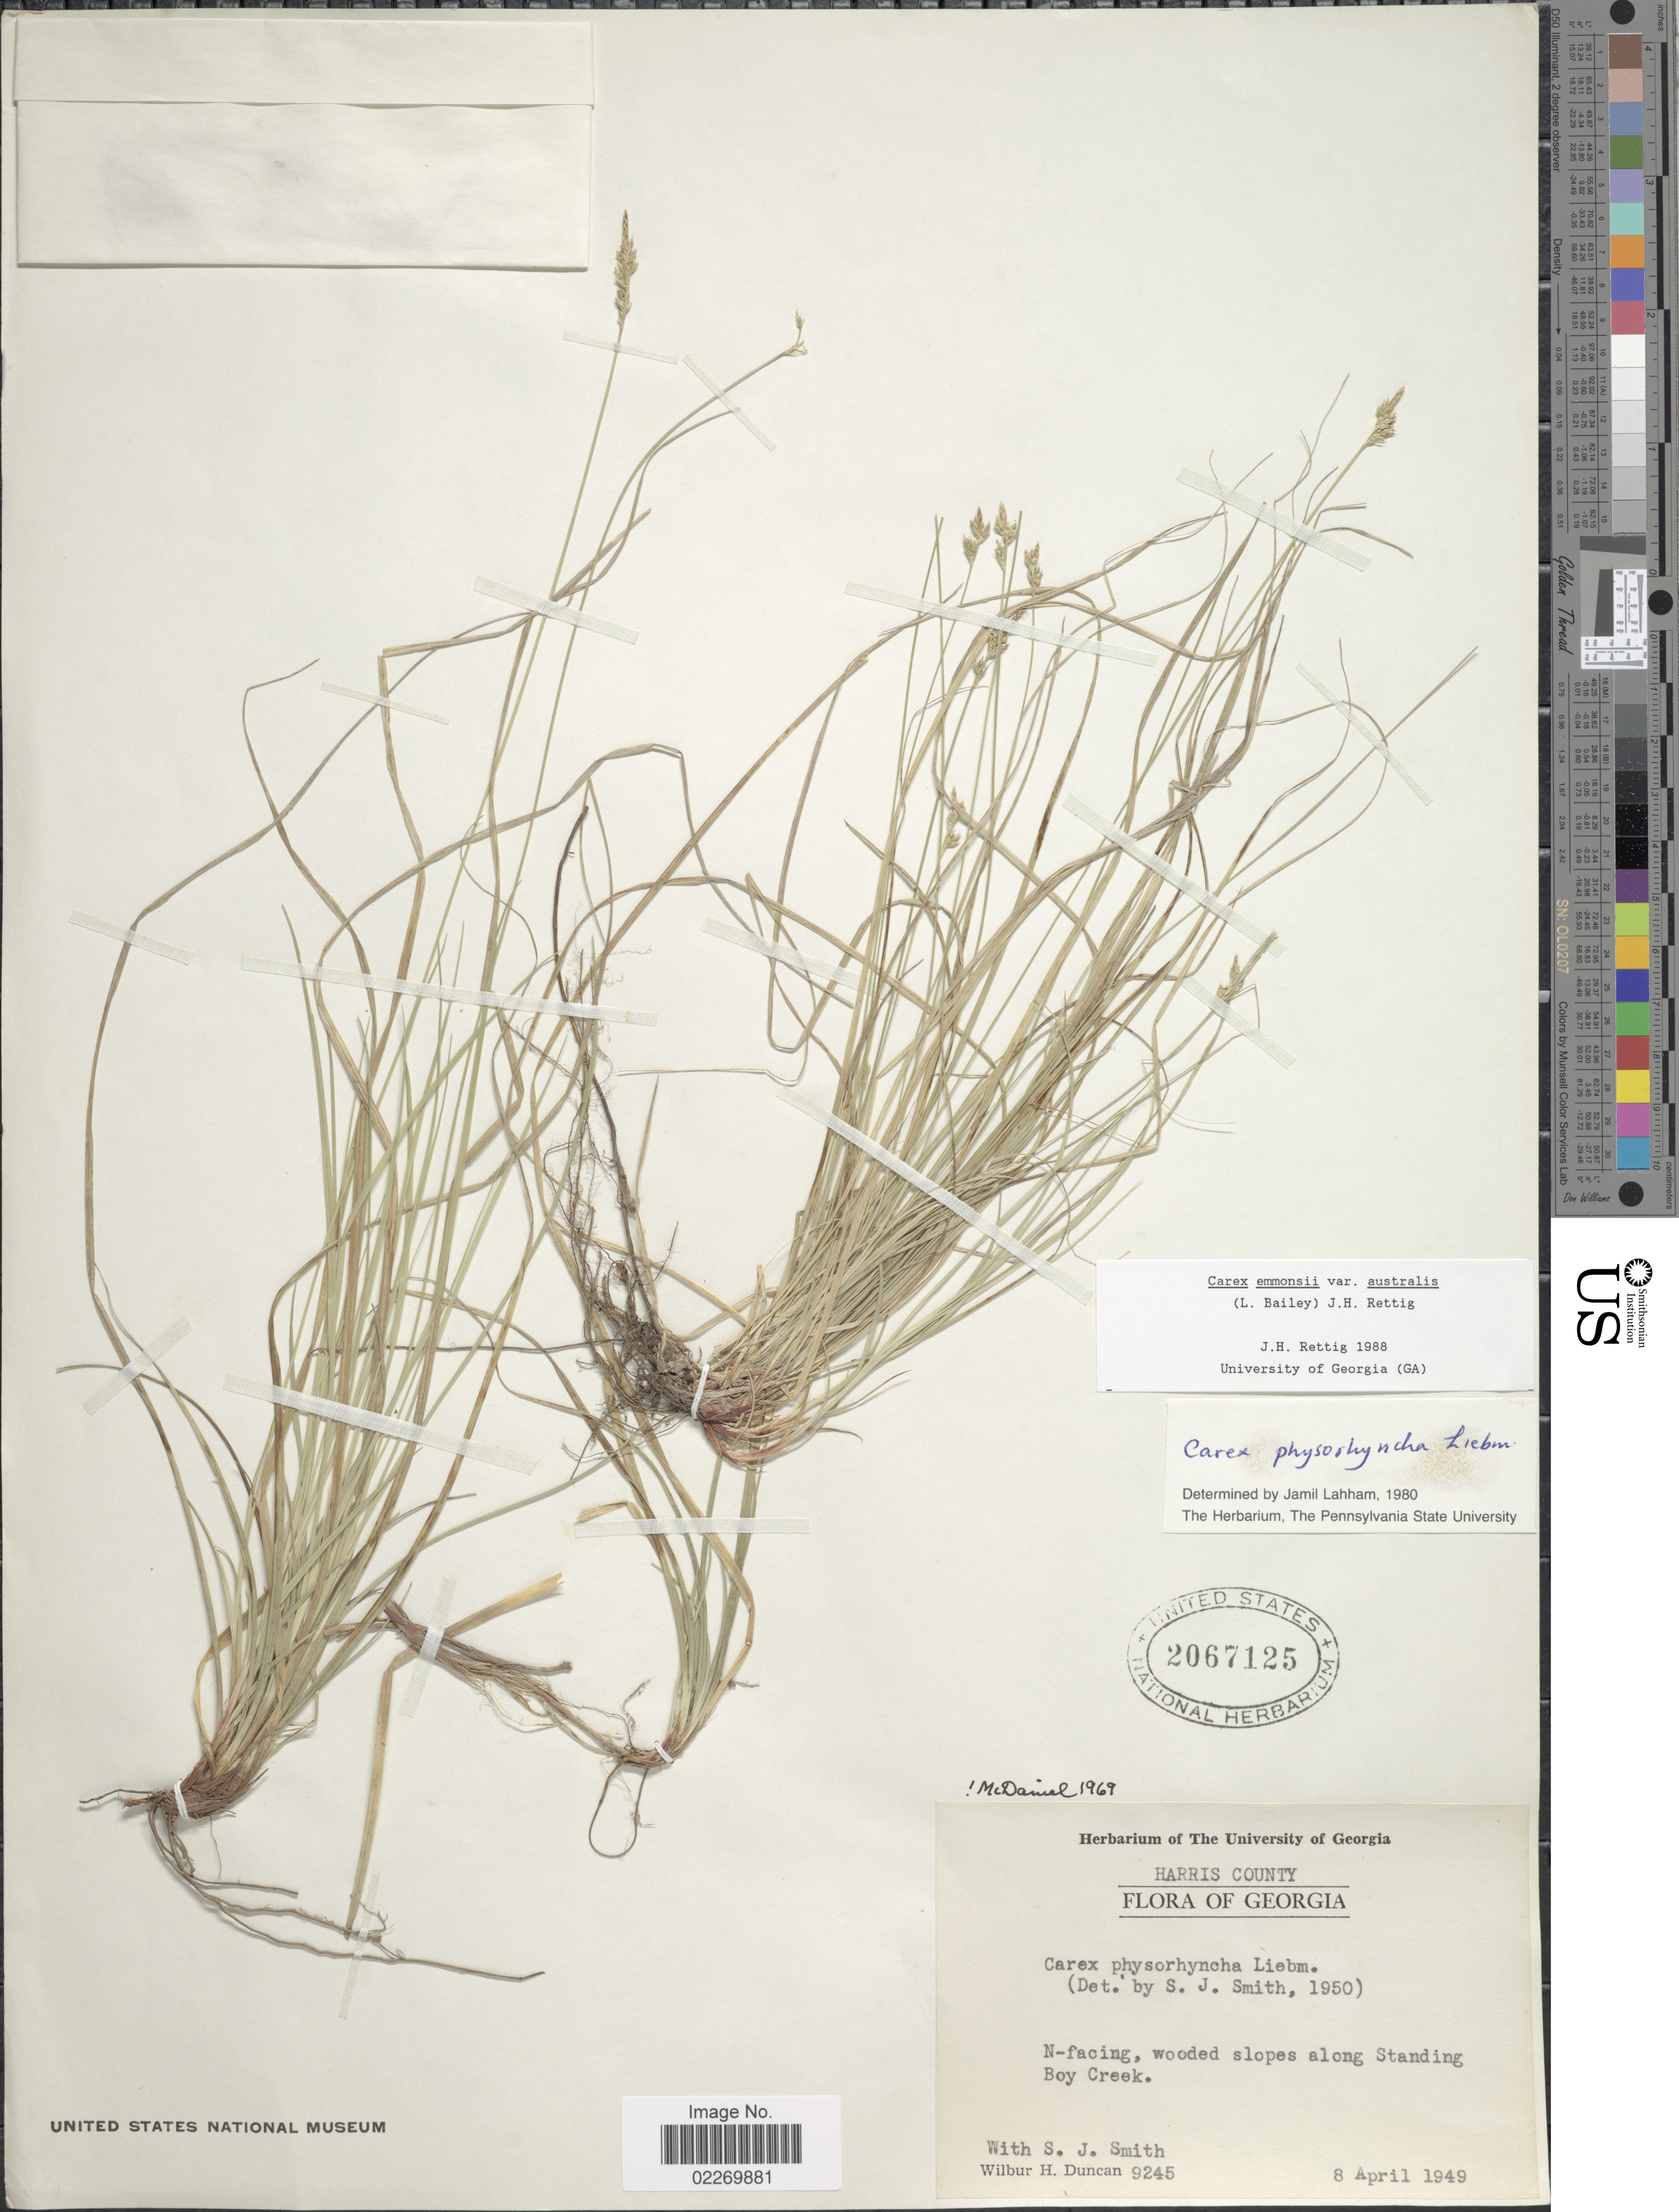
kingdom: Plantae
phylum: Tracheophyta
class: Liliopsida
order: Poales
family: Cyperaceae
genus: Carex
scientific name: Carex physorhyncha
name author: Liebm. ex Steud.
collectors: S. Smith & W. H. Duncan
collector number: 9245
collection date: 1949-04-08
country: United States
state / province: Georgia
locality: Harris County, N- facing, wooded slopes along standing Boy Creek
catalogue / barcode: US 2067125